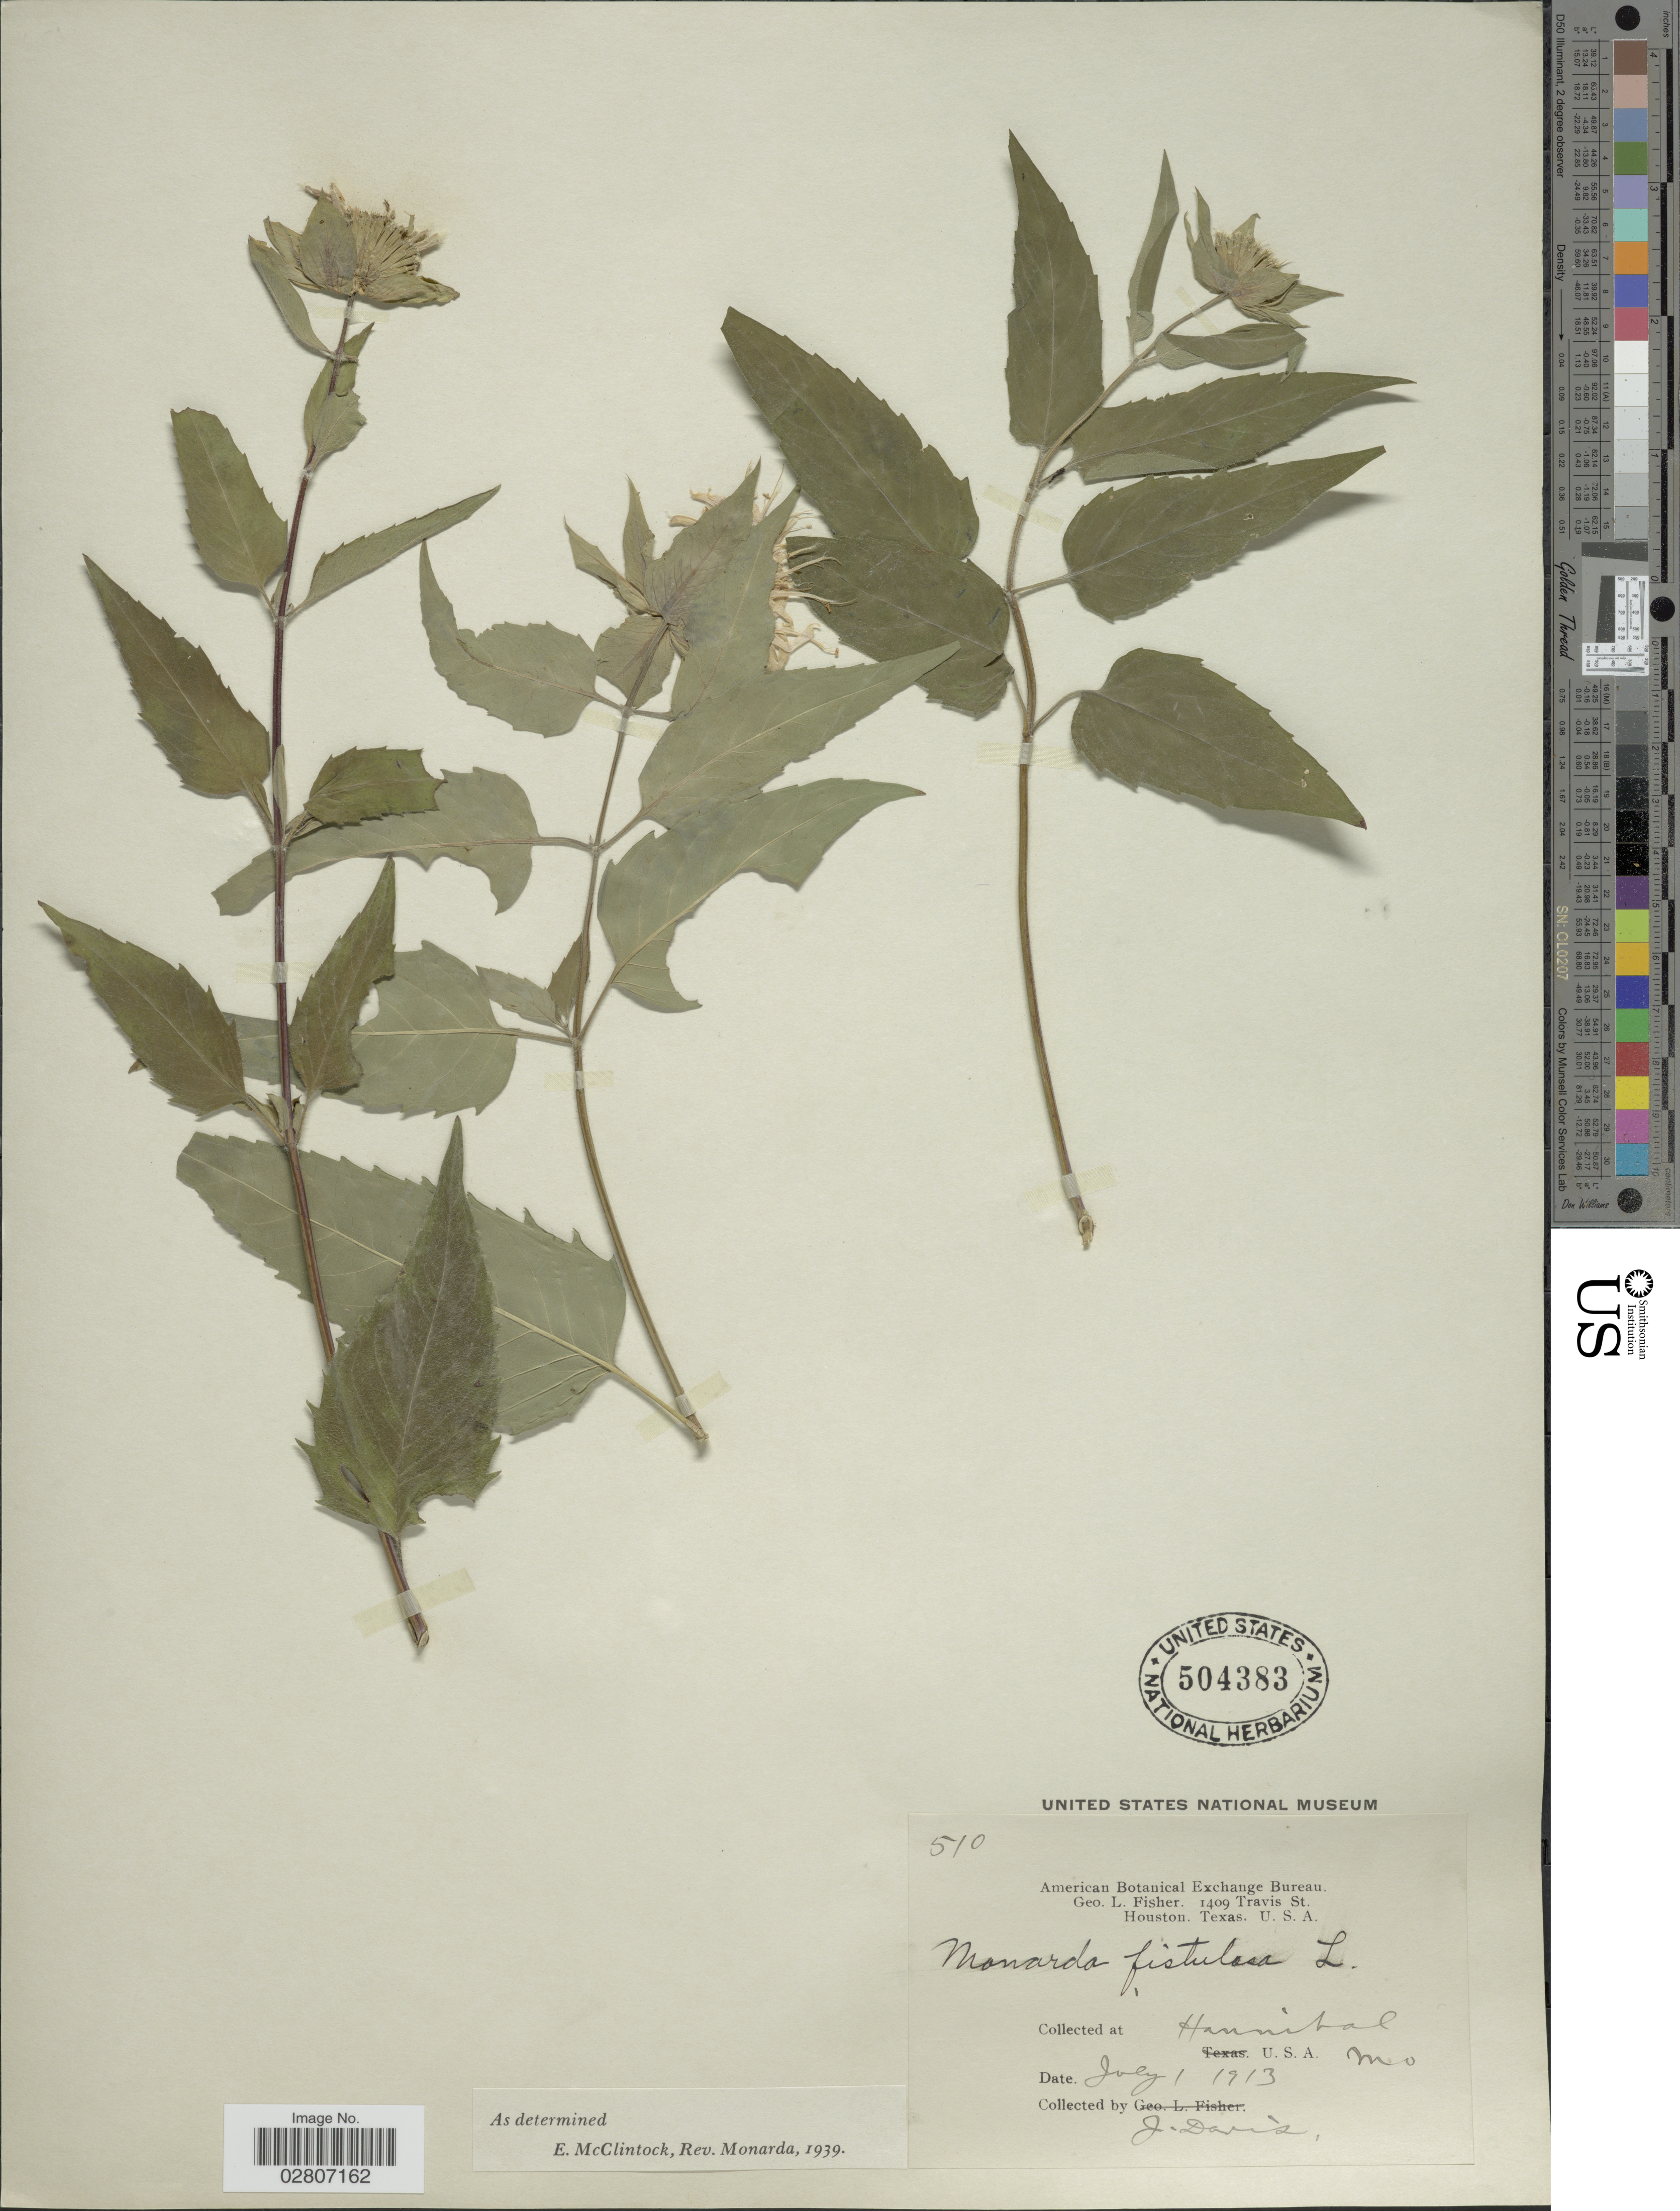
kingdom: Plantae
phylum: Tracheophyta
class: Magnoliopsida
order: Lamiales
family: Lamiaceae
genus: Monarda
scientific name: Monarda fistulosa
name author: L.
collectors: J. Davis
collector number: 510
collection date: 1913-07-01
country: United States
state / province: Missouri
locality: Hannibal.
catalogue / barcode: US 504383